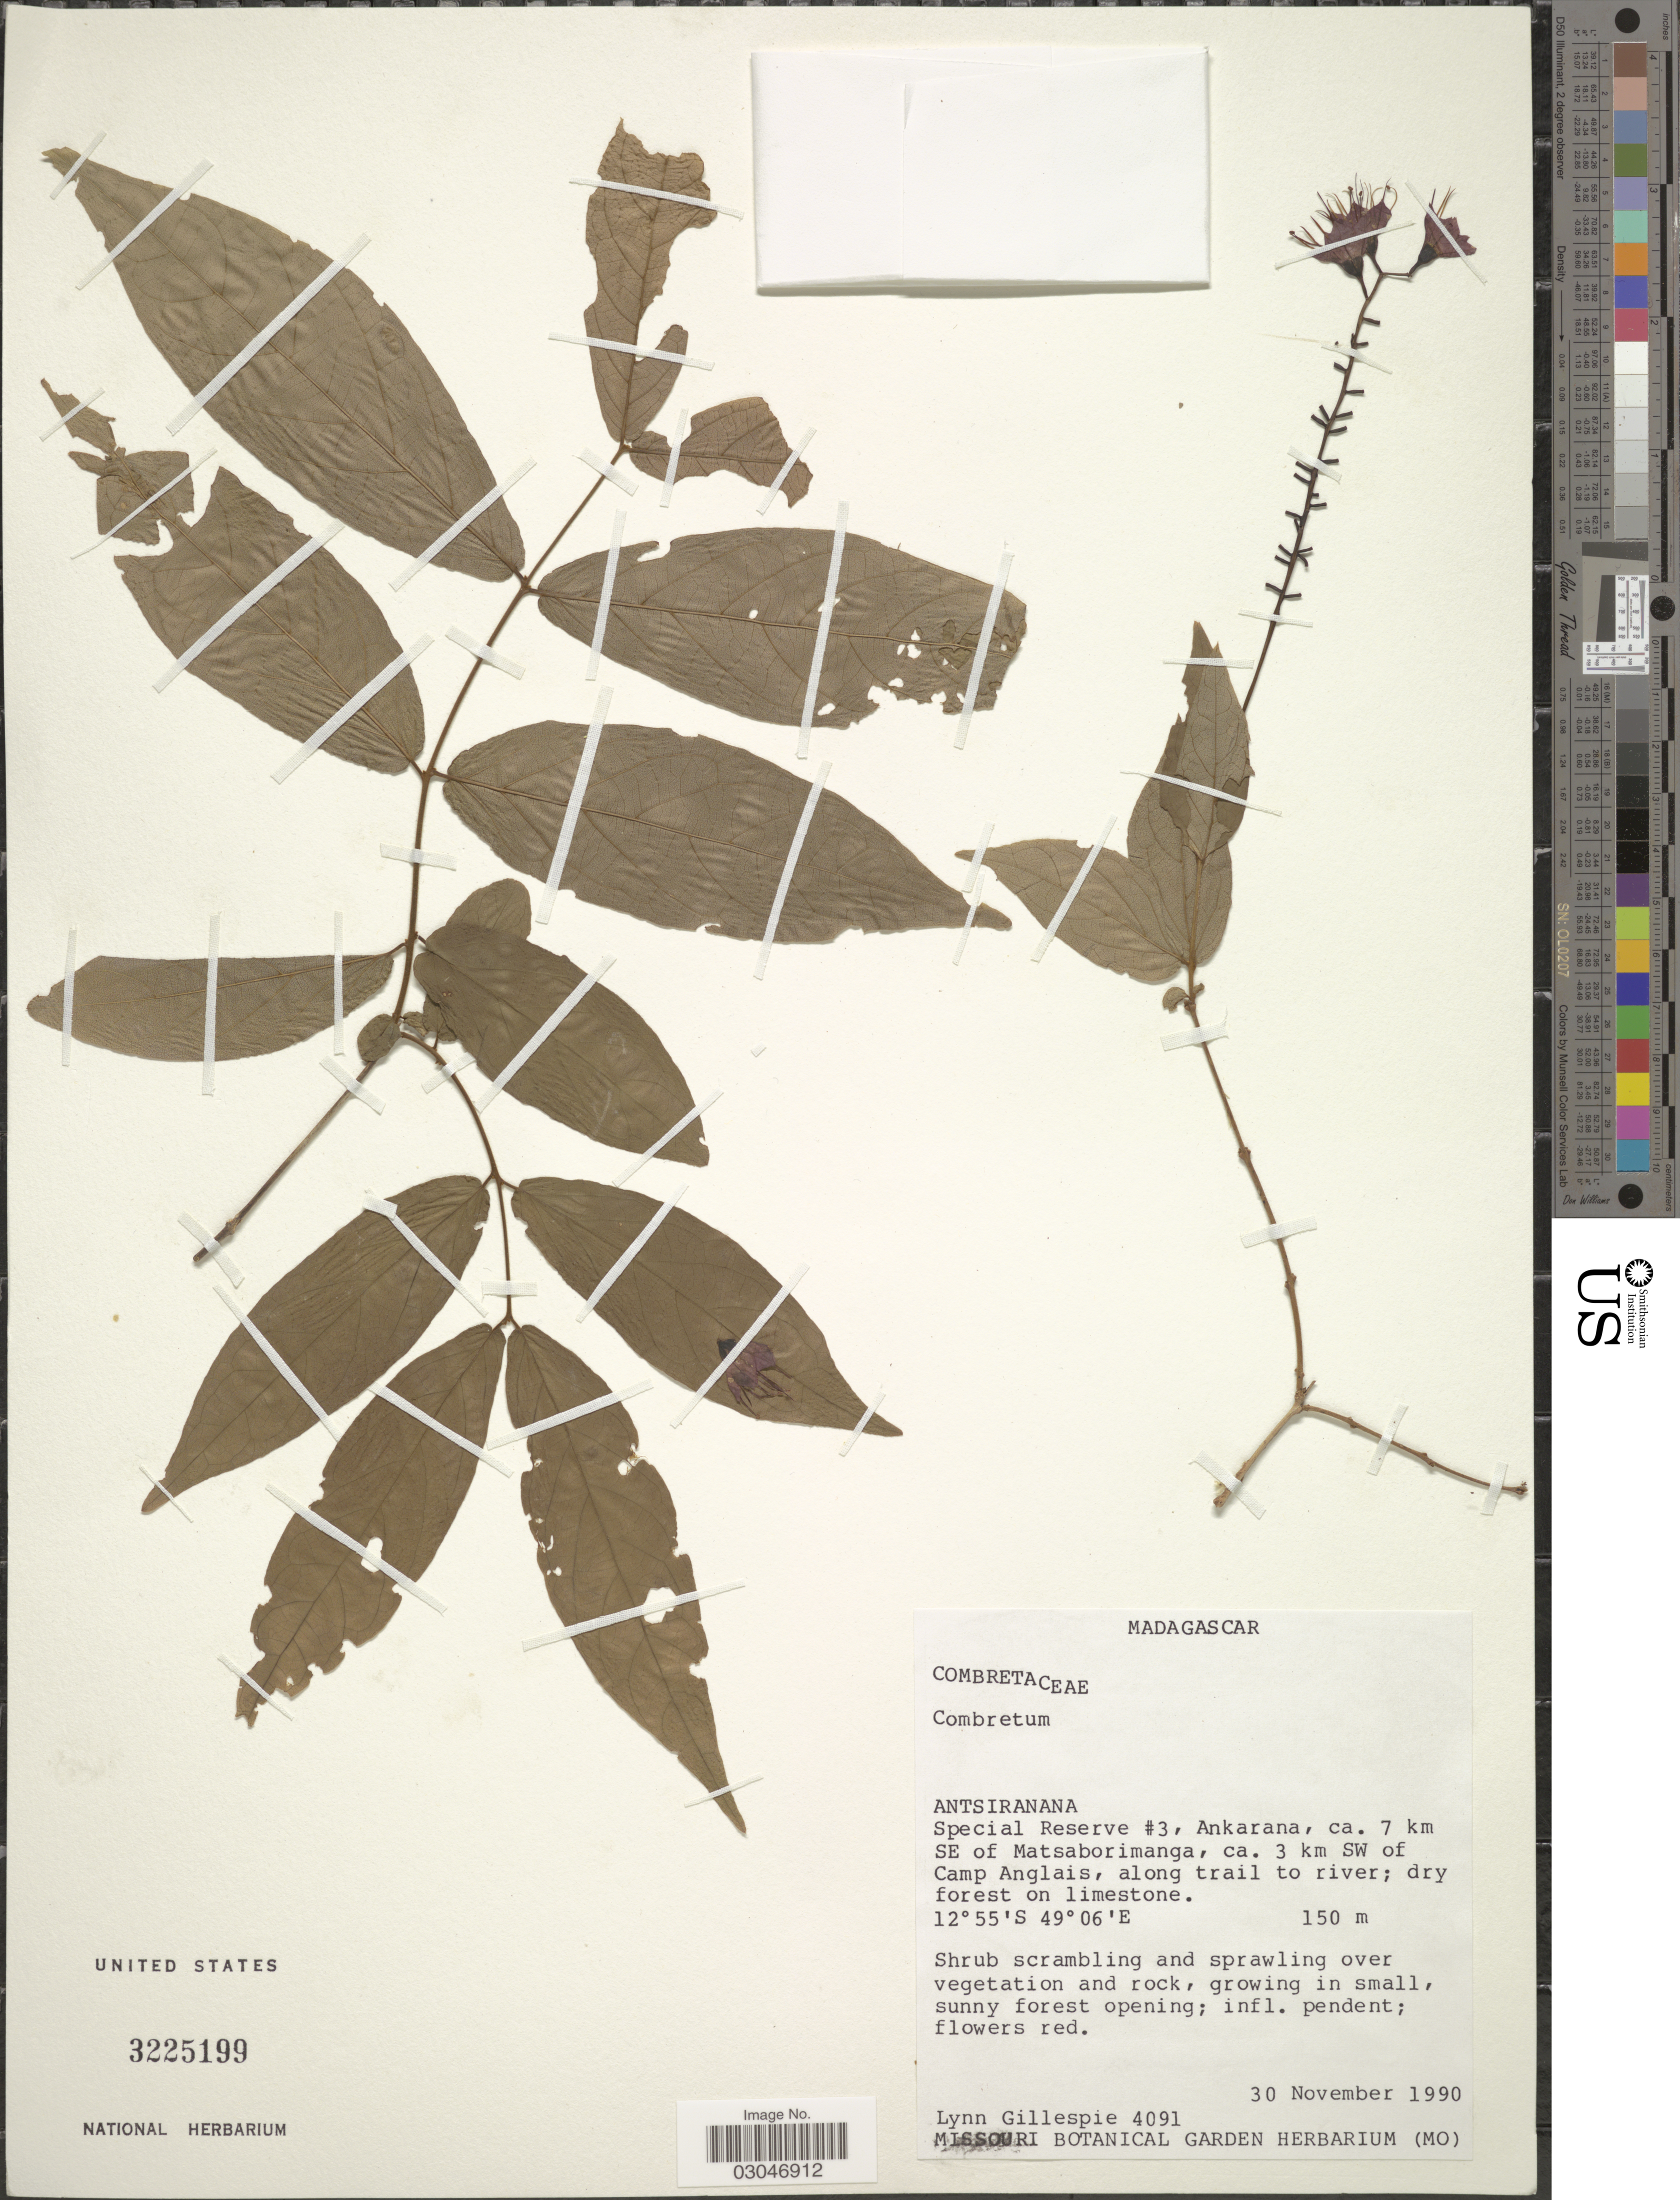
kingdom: Plantae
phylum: Tracheophyta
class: Magnoliopsida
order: Myrtales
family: Combretaceae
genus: Combretum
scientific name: Combretum sp.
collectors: L. J. Gillespie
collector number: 4091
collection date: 1990-11-30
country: Madagascar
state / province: Diana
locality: Special Reserve #3, Ankarana, ca. 7 km SE of Matsaborimanga, ca. 3 km SW of Camp Anglais, along trail to river.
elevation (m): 150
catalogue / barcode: US 3225199